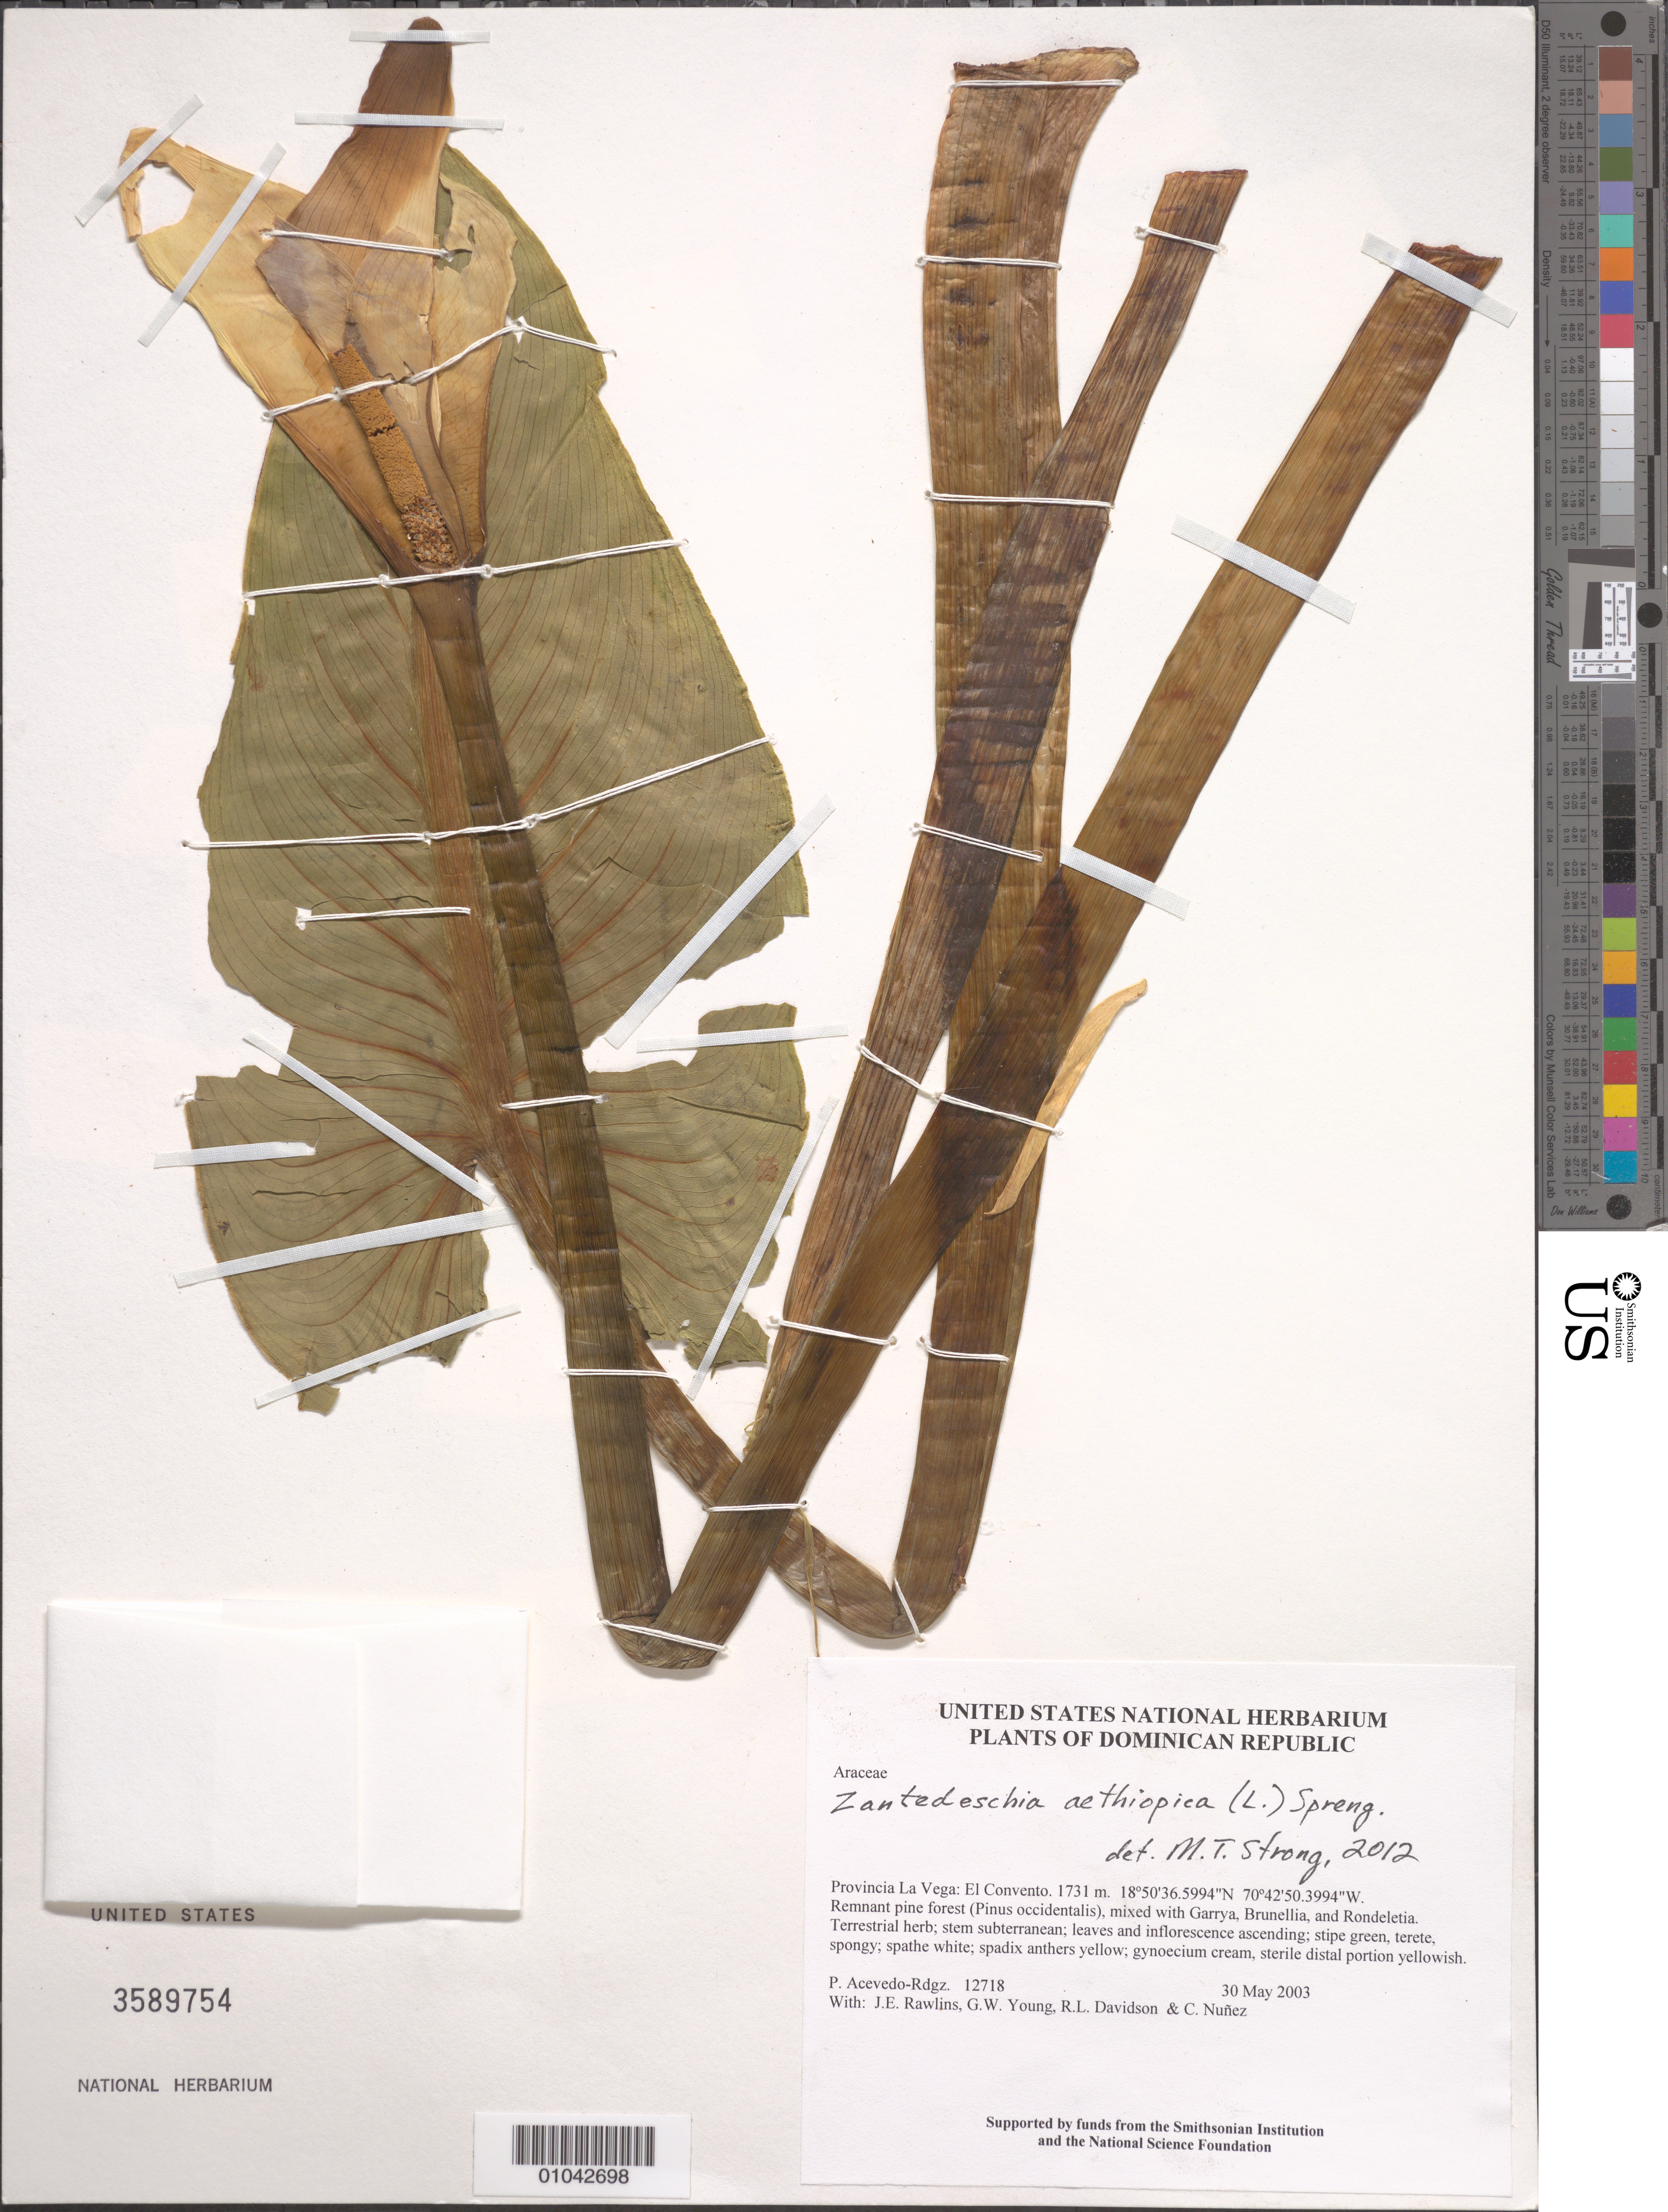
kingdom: Plantae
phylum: Tracheophyta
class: Liliopsida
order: Alismatales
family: Araceae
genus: Zantedeschia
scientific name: Zantedeschia aethiopica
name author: (L.) Spreng.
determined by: Strong, M. T., (US), Smithsonian Institution - National Museum of Natural History (UNITED STATES)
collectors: P. Acevedo-Rodr., J. Rawlins, G. Young, R. Davidson & C. Nunez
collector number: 12718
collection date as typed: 30 May 2003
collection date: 2003-05-30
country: Dominican Republic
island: Hispaniola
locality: Provincia La Vega: El Convento.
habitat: Remnant pine forest (Pinus occidentalis), mixed with Garrya, Brunellia, and Rondeletia.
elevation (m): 1731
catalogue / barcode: US 3589754